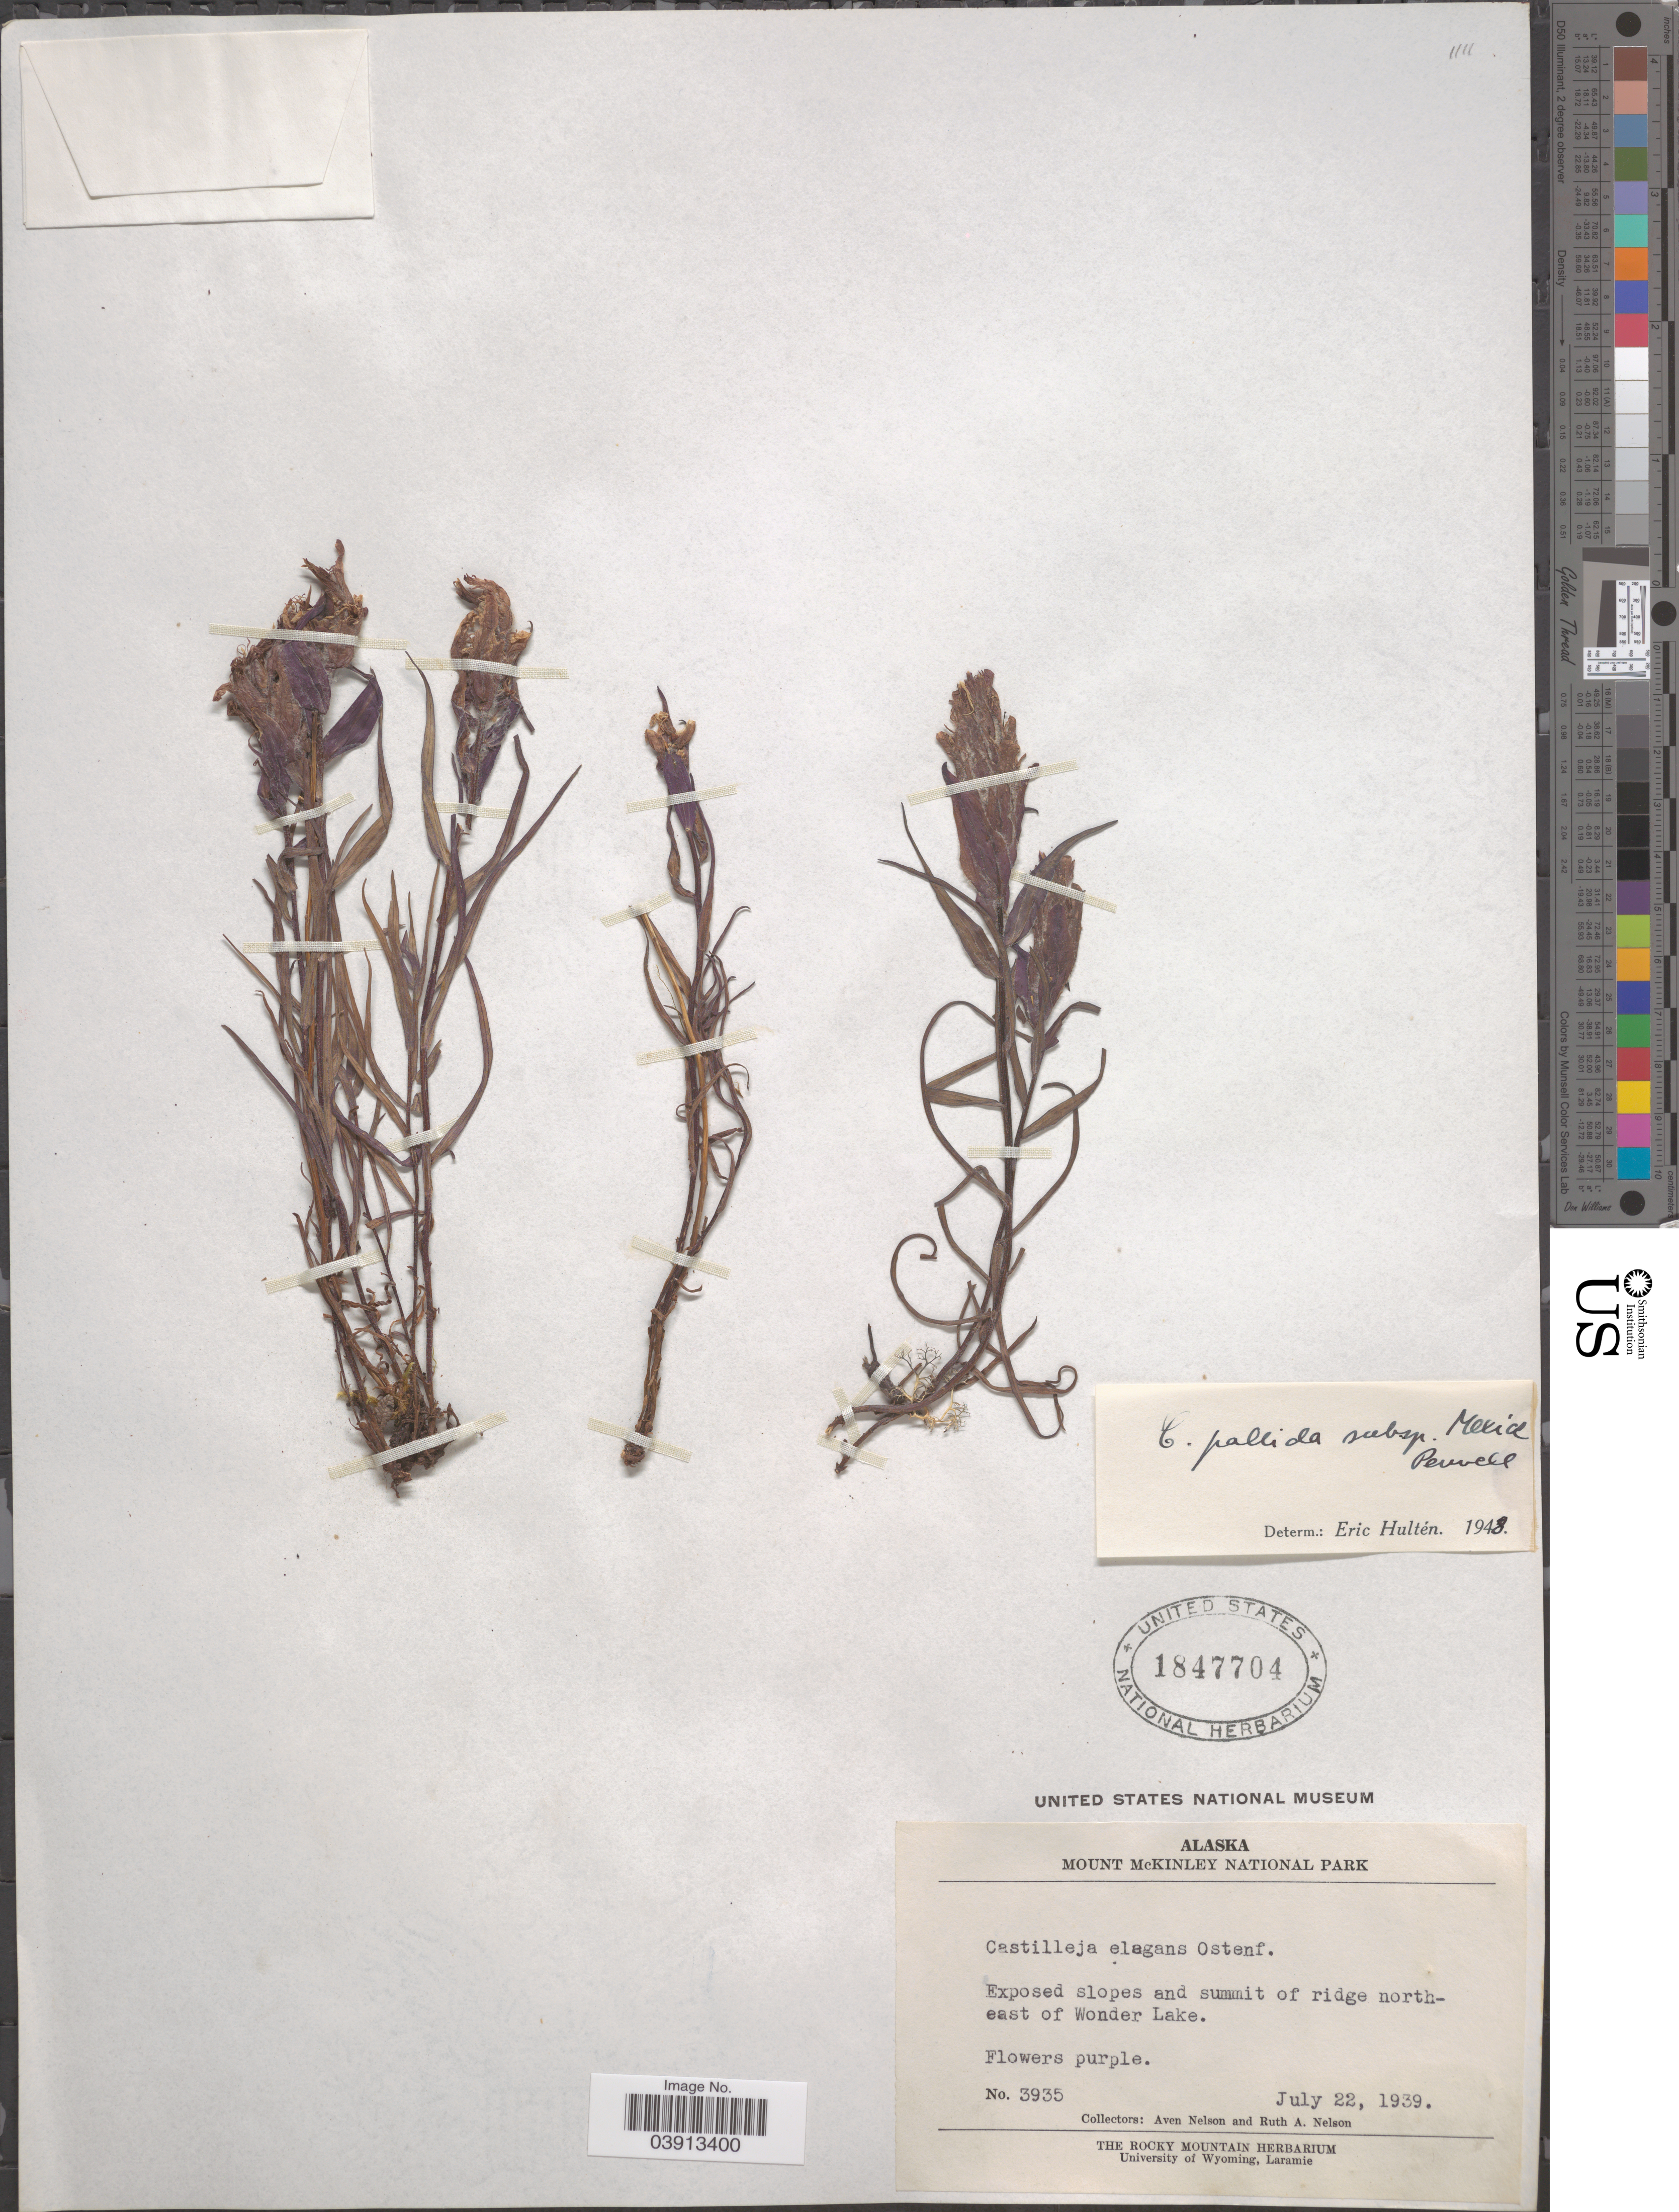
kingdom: Plantae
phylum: Tracheophyta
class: Magnoliopsida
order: Lamiales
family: Orobanchaceae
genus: Castilleja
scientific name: Castilleja pallida subsp. mexiae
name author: Pennell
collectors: A. Nelson & R. A. Nelson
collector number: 3935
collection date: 1939-07-22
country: United States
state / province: Alaska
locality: Mount McKinley National Park. North-east of Wonder Lake.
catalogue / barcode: US 1847704